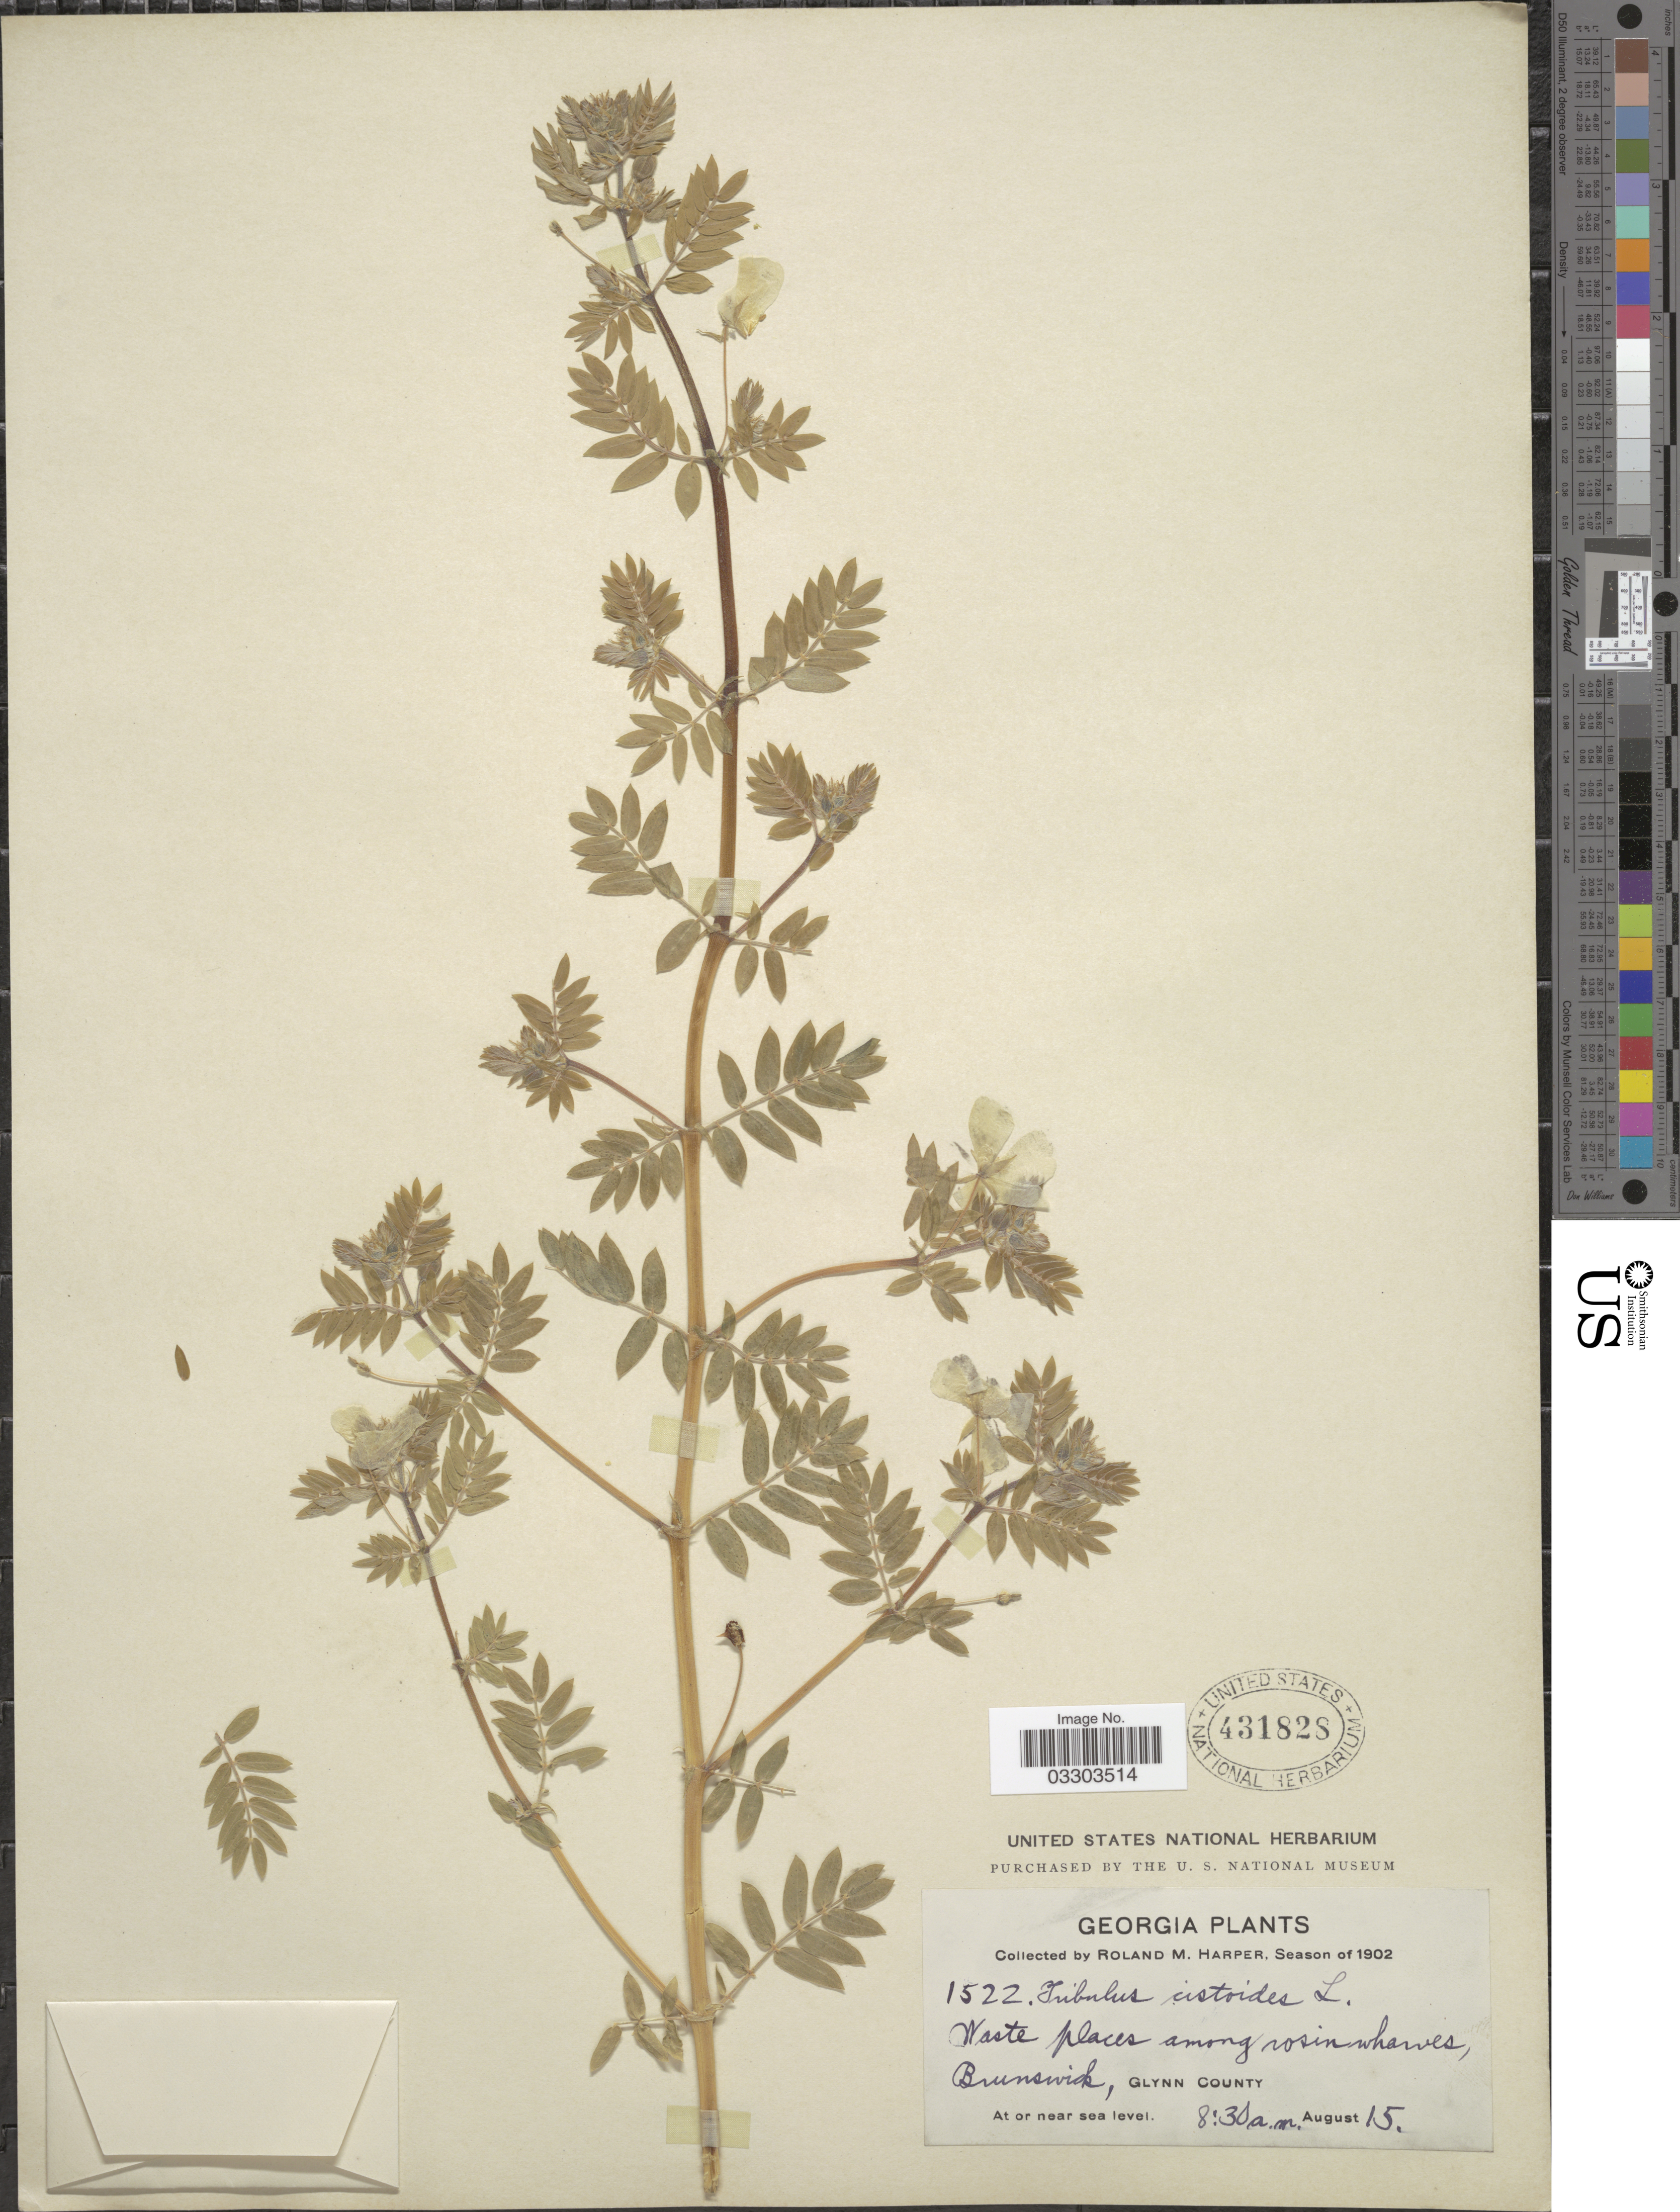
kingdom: Plantae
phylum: Tracheophyta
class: Magnoliopsida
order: Zygophyllales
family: Zygophyllaceae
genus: Tribulus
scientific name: Tribulus cistoides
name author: L.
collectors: R. M. Harper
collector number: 1522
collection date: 1902-08-15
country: United States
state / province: Georgia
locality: Brunswick, Glynn County.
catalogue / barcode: US 431828